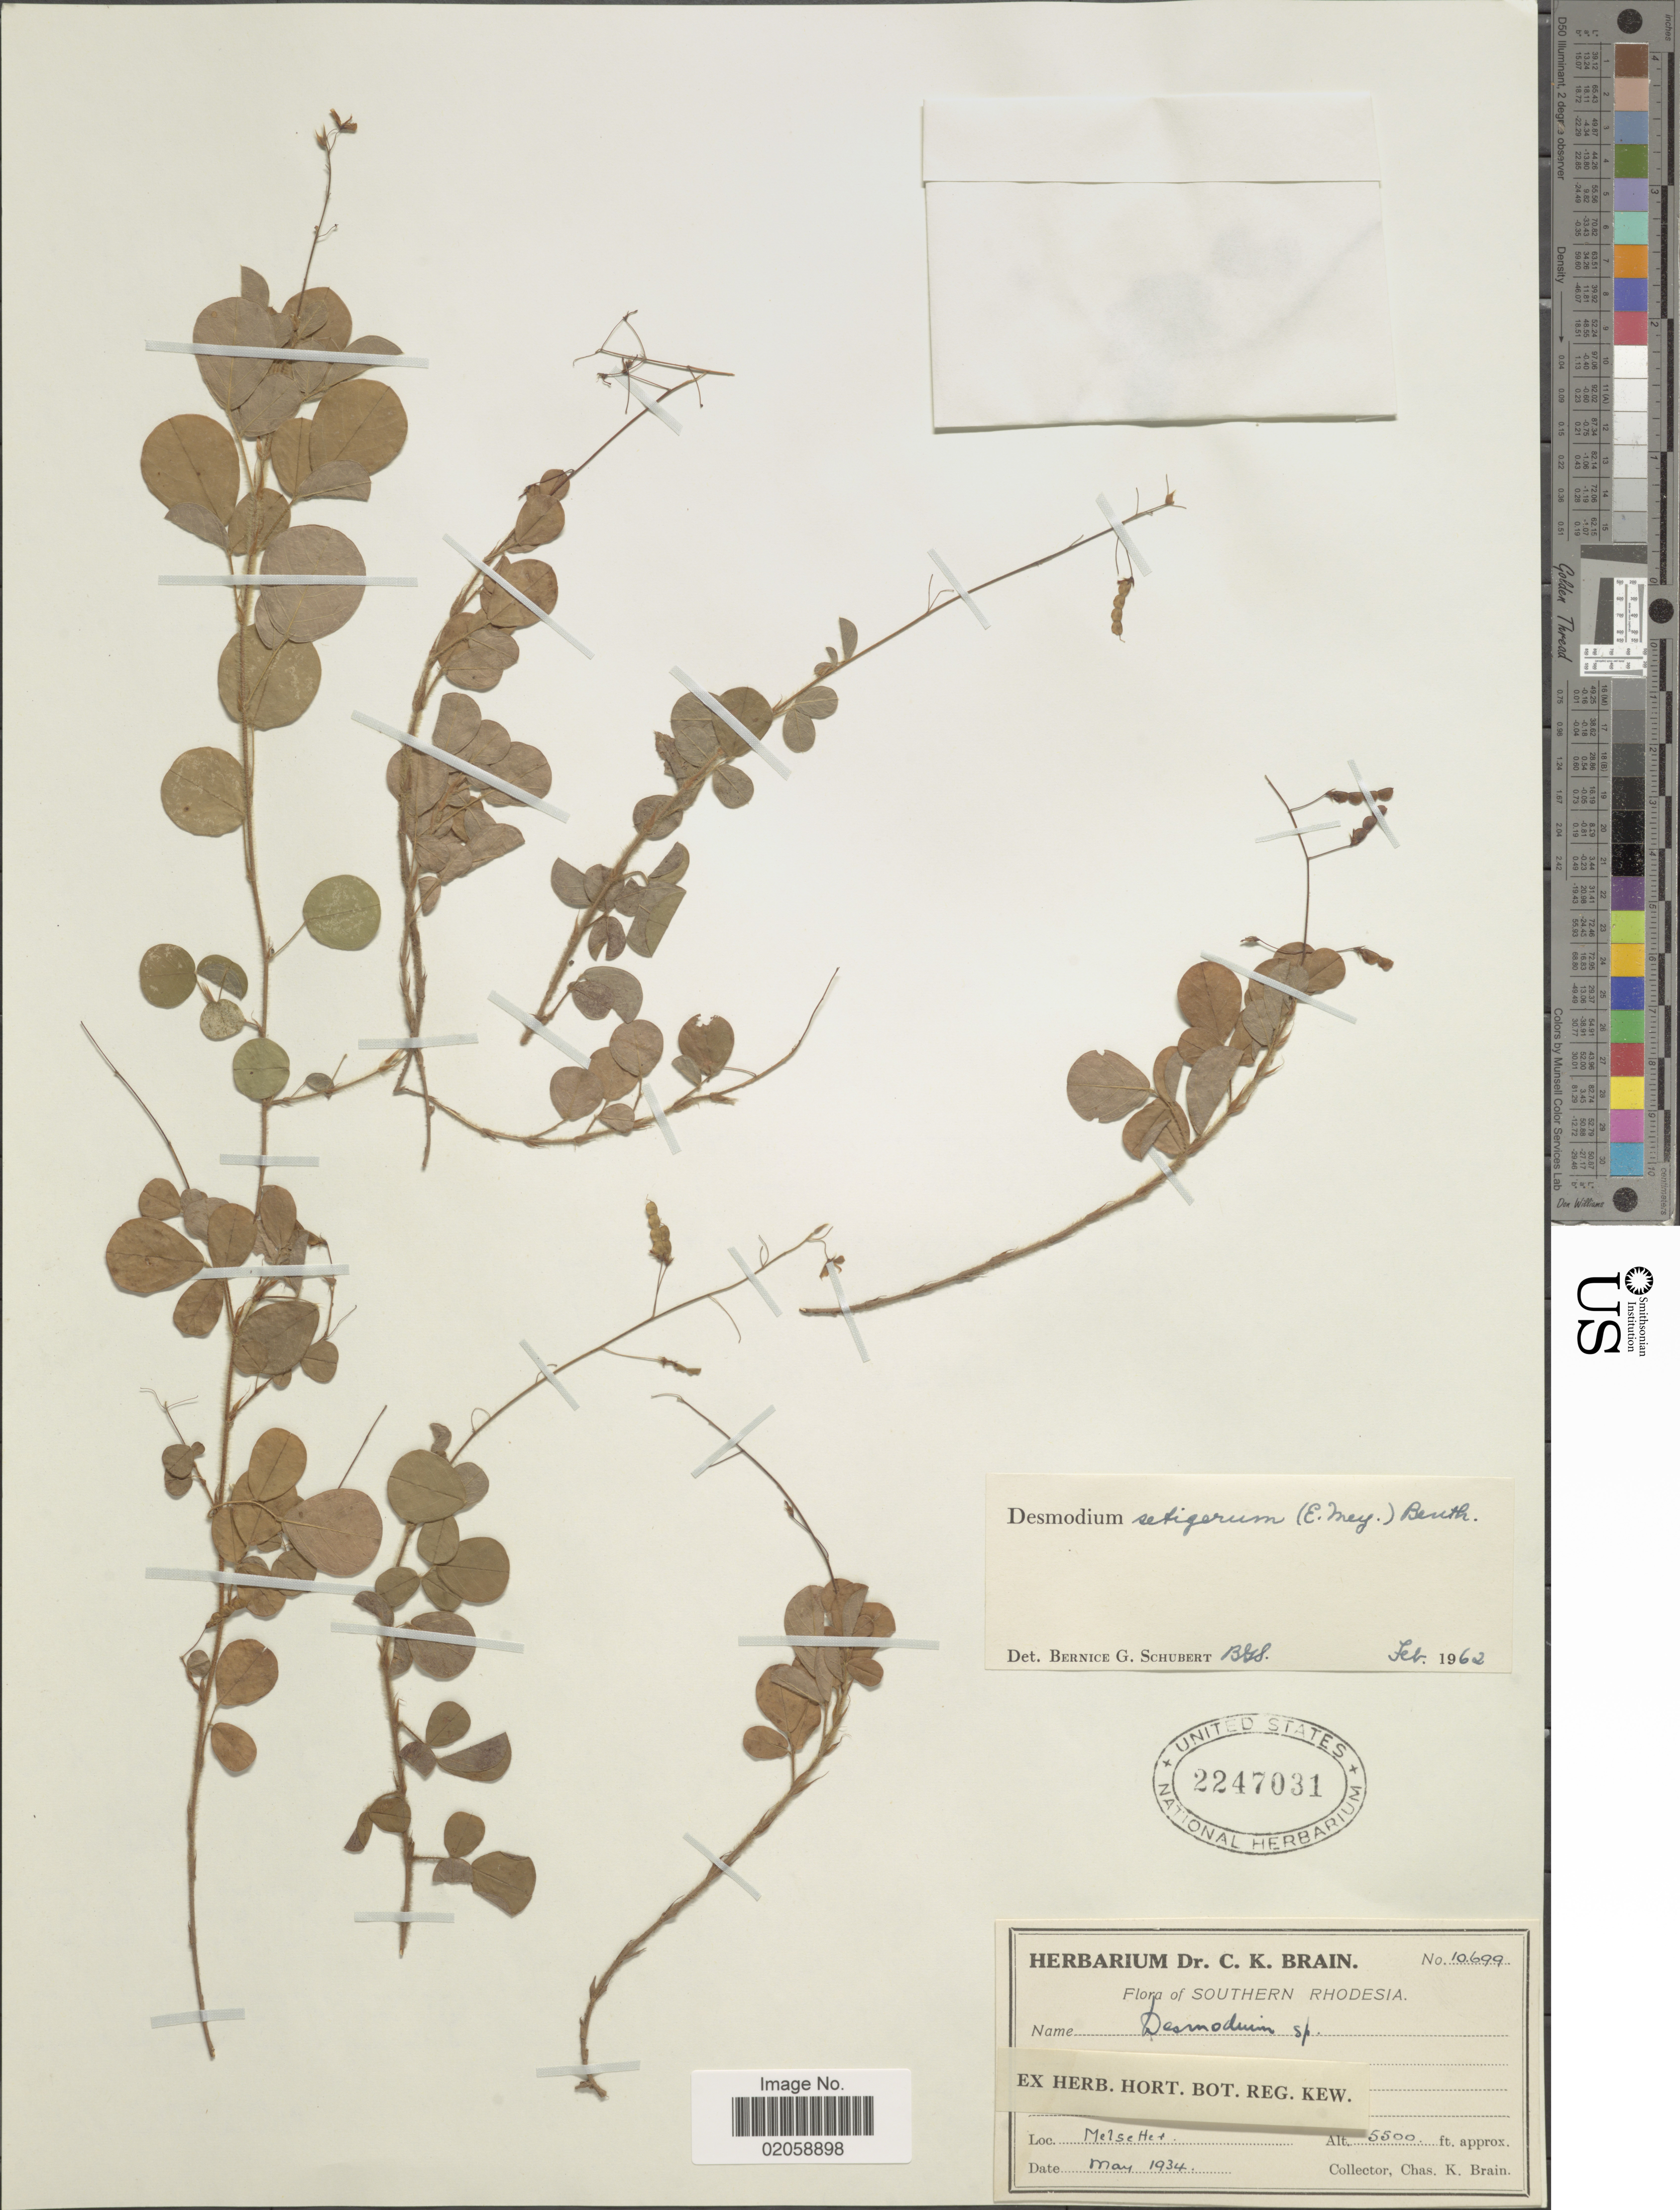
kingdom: Plantae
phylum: Tracheophyta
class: Magnoliopsida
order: Fabales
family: Fabaceae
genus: Grona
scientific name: Grona setigera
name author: (E. Mey.) H. Ohashi & K. Ohashi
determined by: Strong, Mark T., (BOT), Smithsonian Institution - National Museum of Natural History (UNITED STATES)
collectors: C. Brain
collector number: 10699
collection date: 1934-05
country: Zimbabwe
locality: Southern Rhodesia. Melsetter.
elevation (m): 1676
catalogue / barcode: US 2247031